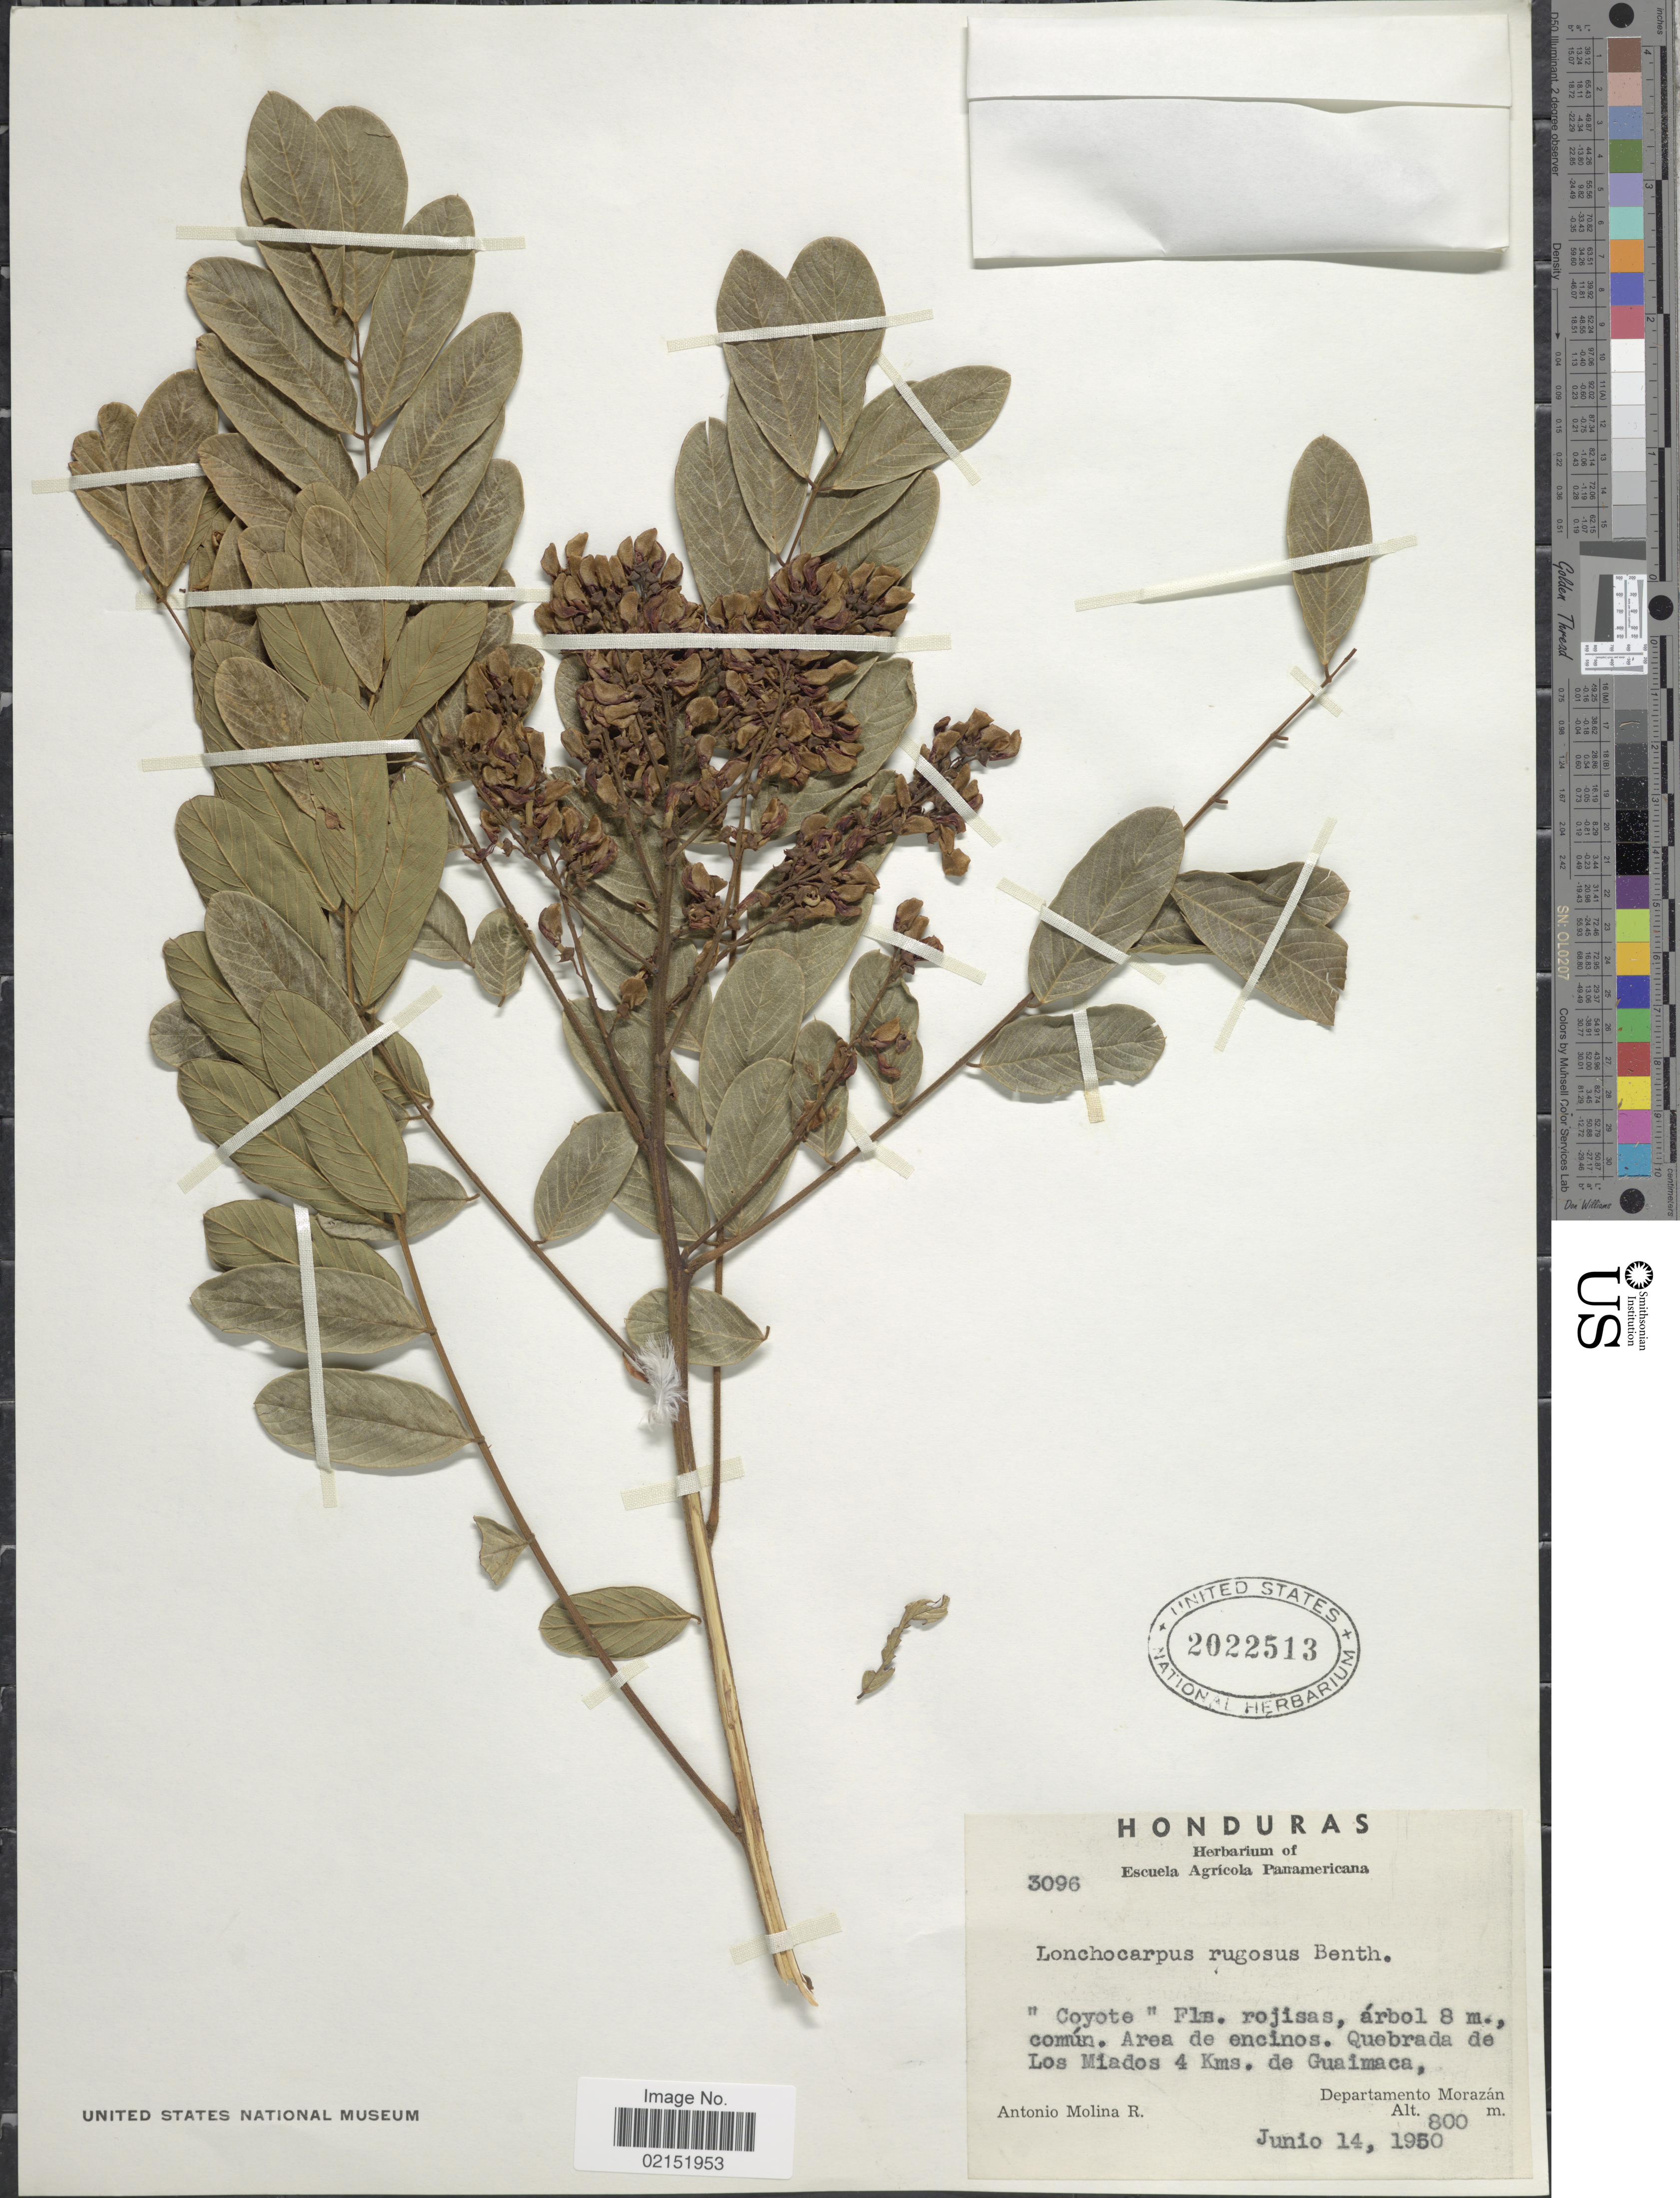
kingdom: Plantae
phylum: Tracheophyta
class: Magnoliopsida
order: Fabales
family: Fabaceae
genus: Lonchocarpus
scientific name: Lonchocarpus rugosus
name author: Benth.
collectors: A. Molina R.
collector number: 3096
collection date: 1950-06-14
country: Honduras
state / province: Fco. Morazán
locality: Area de encinos. Quebrada de Los Miados 4 kms. de Guaimaca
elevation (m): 800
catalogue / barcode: US 2022513